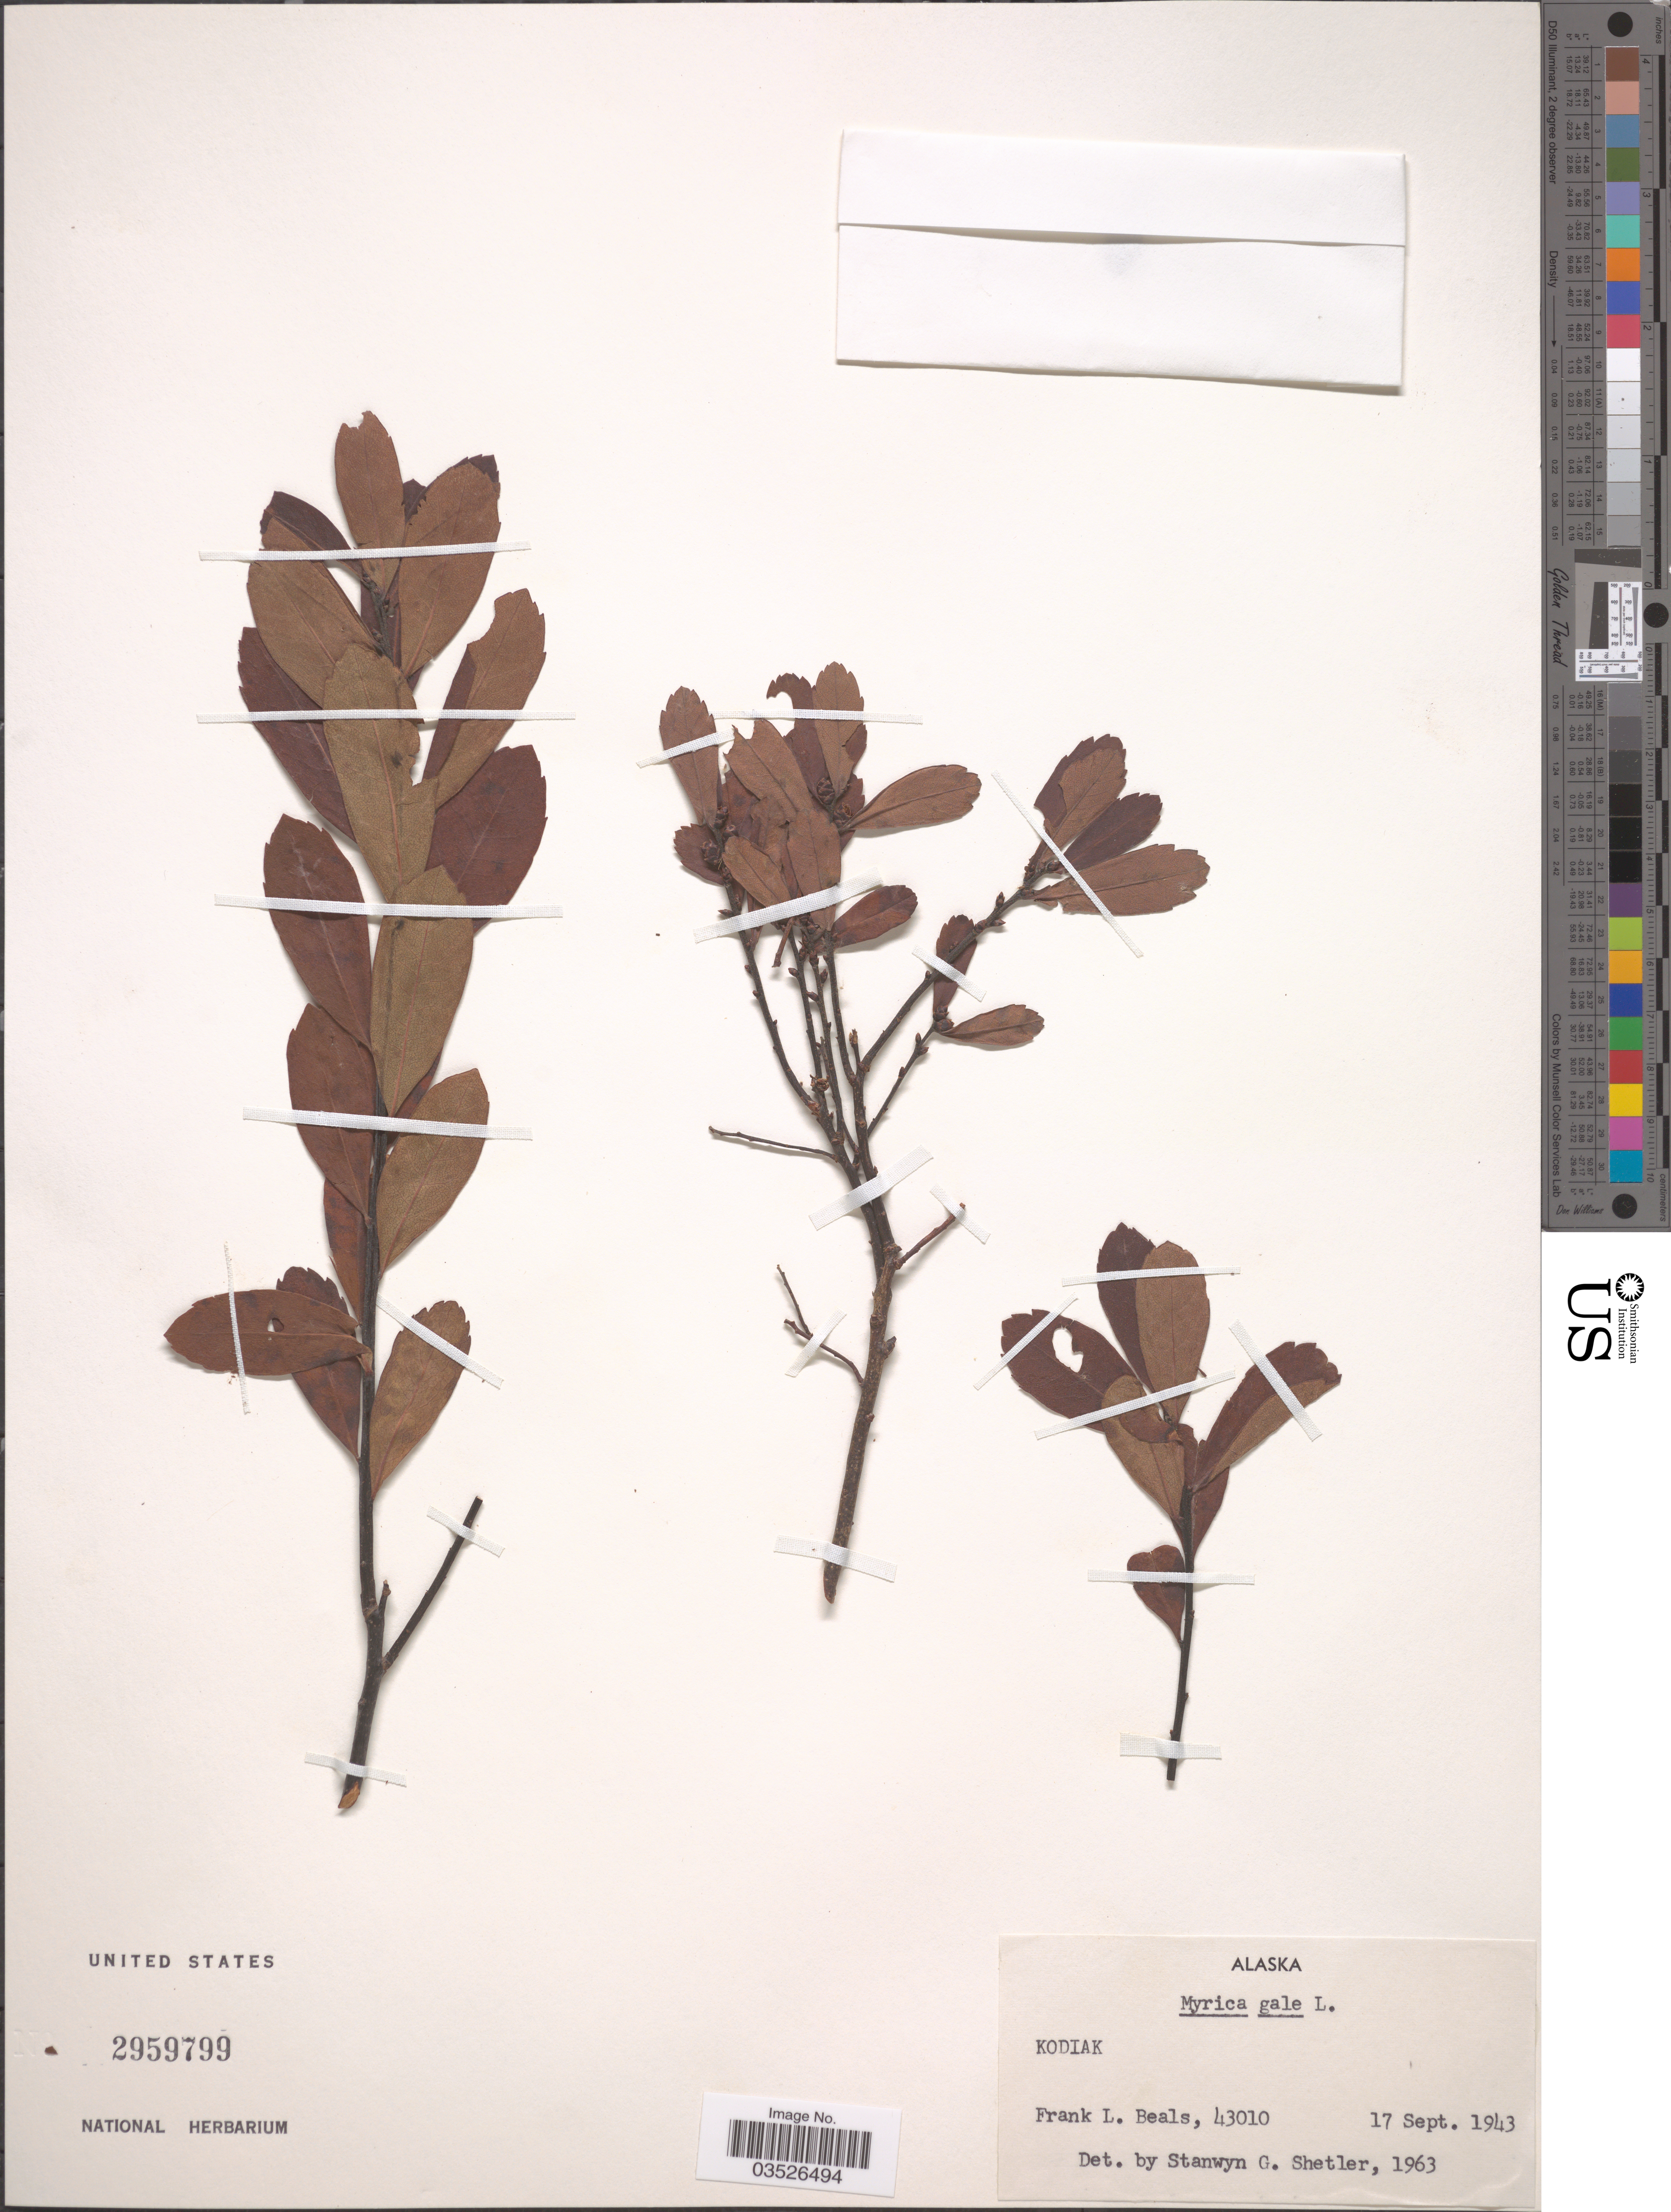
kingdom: Plantae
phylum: Tracheophyta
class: Magnoliopsida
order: Fagales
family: Myricaceae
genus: Myrica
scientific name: Myrica gale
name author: L.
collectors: F. Beals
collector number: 43010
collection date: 1943-09-17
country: United States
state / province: Alaska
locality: Kodiak.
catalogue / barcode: US 2959799